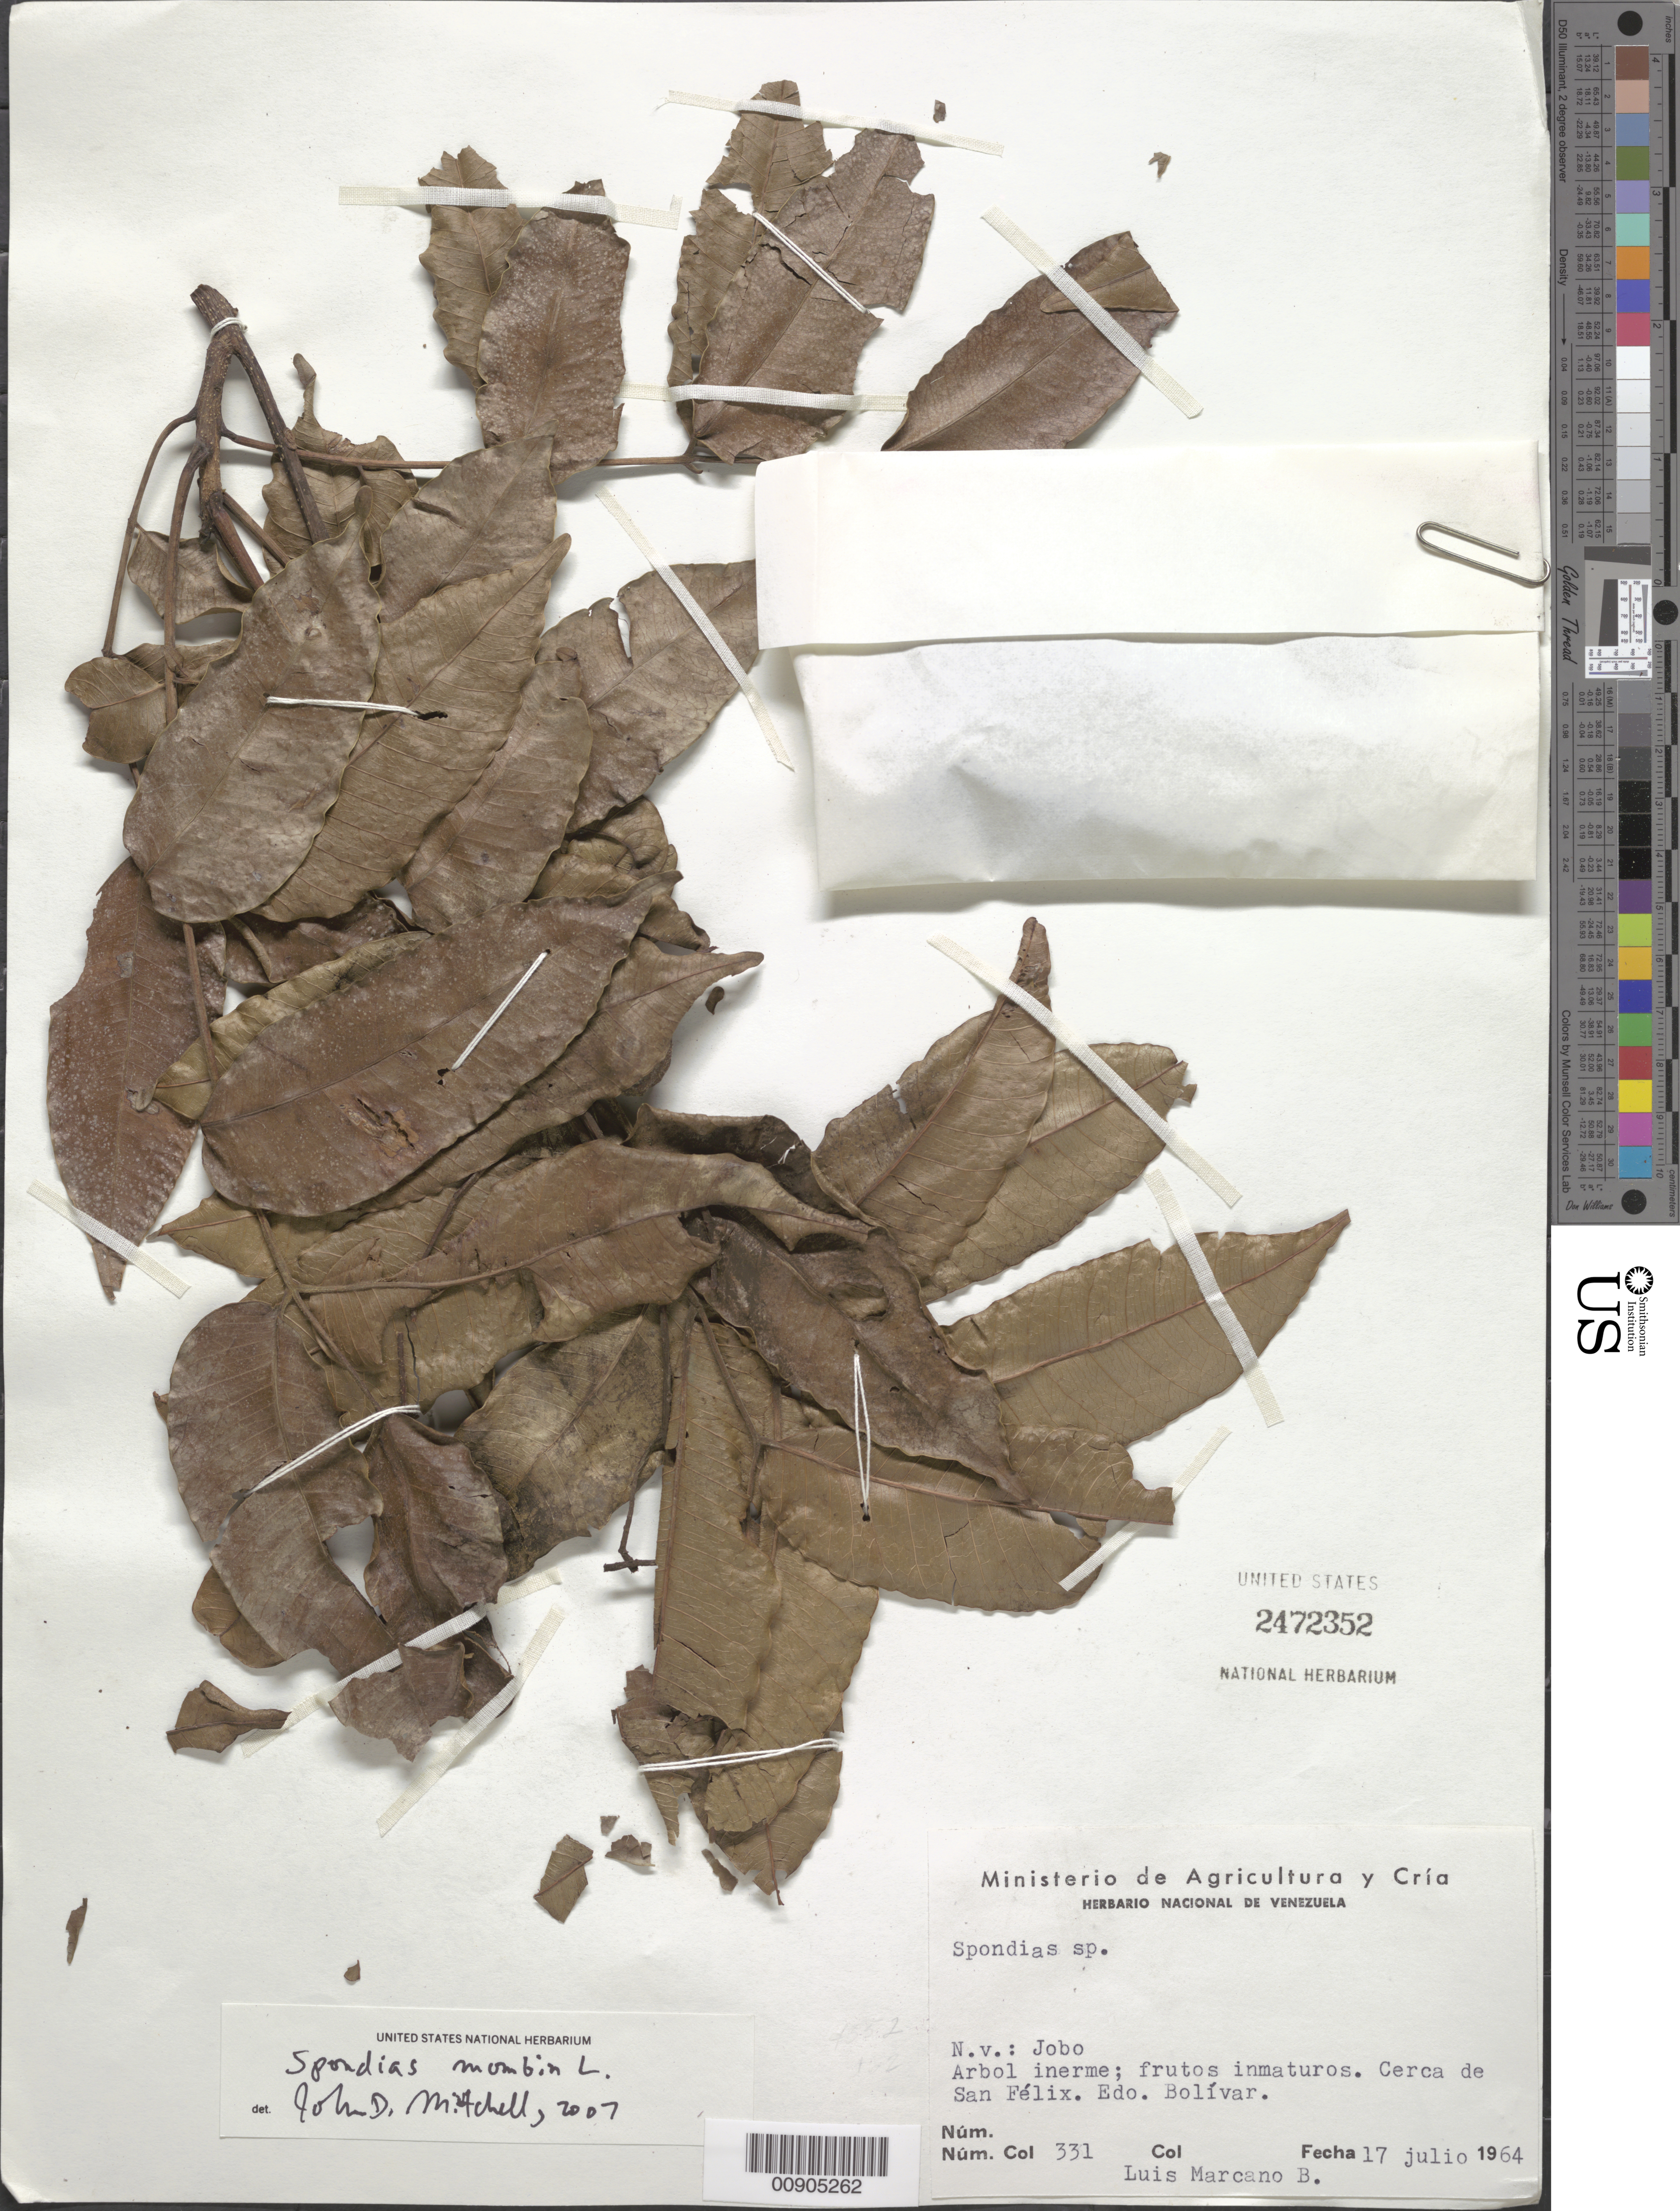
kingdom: Plantae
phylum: Tracheophyta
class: Magnoliopsida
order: Sapindales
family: Anacardiaceae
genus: Spondias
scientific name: Spondias mombin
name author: L.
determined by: Mitchell, John D.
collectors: L. Marcano-Berti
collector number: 331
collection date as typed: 17-Jul-64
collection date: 1964-07-17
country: Venezuela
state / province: Bolívar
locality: San Félix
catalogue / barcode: US 2472352